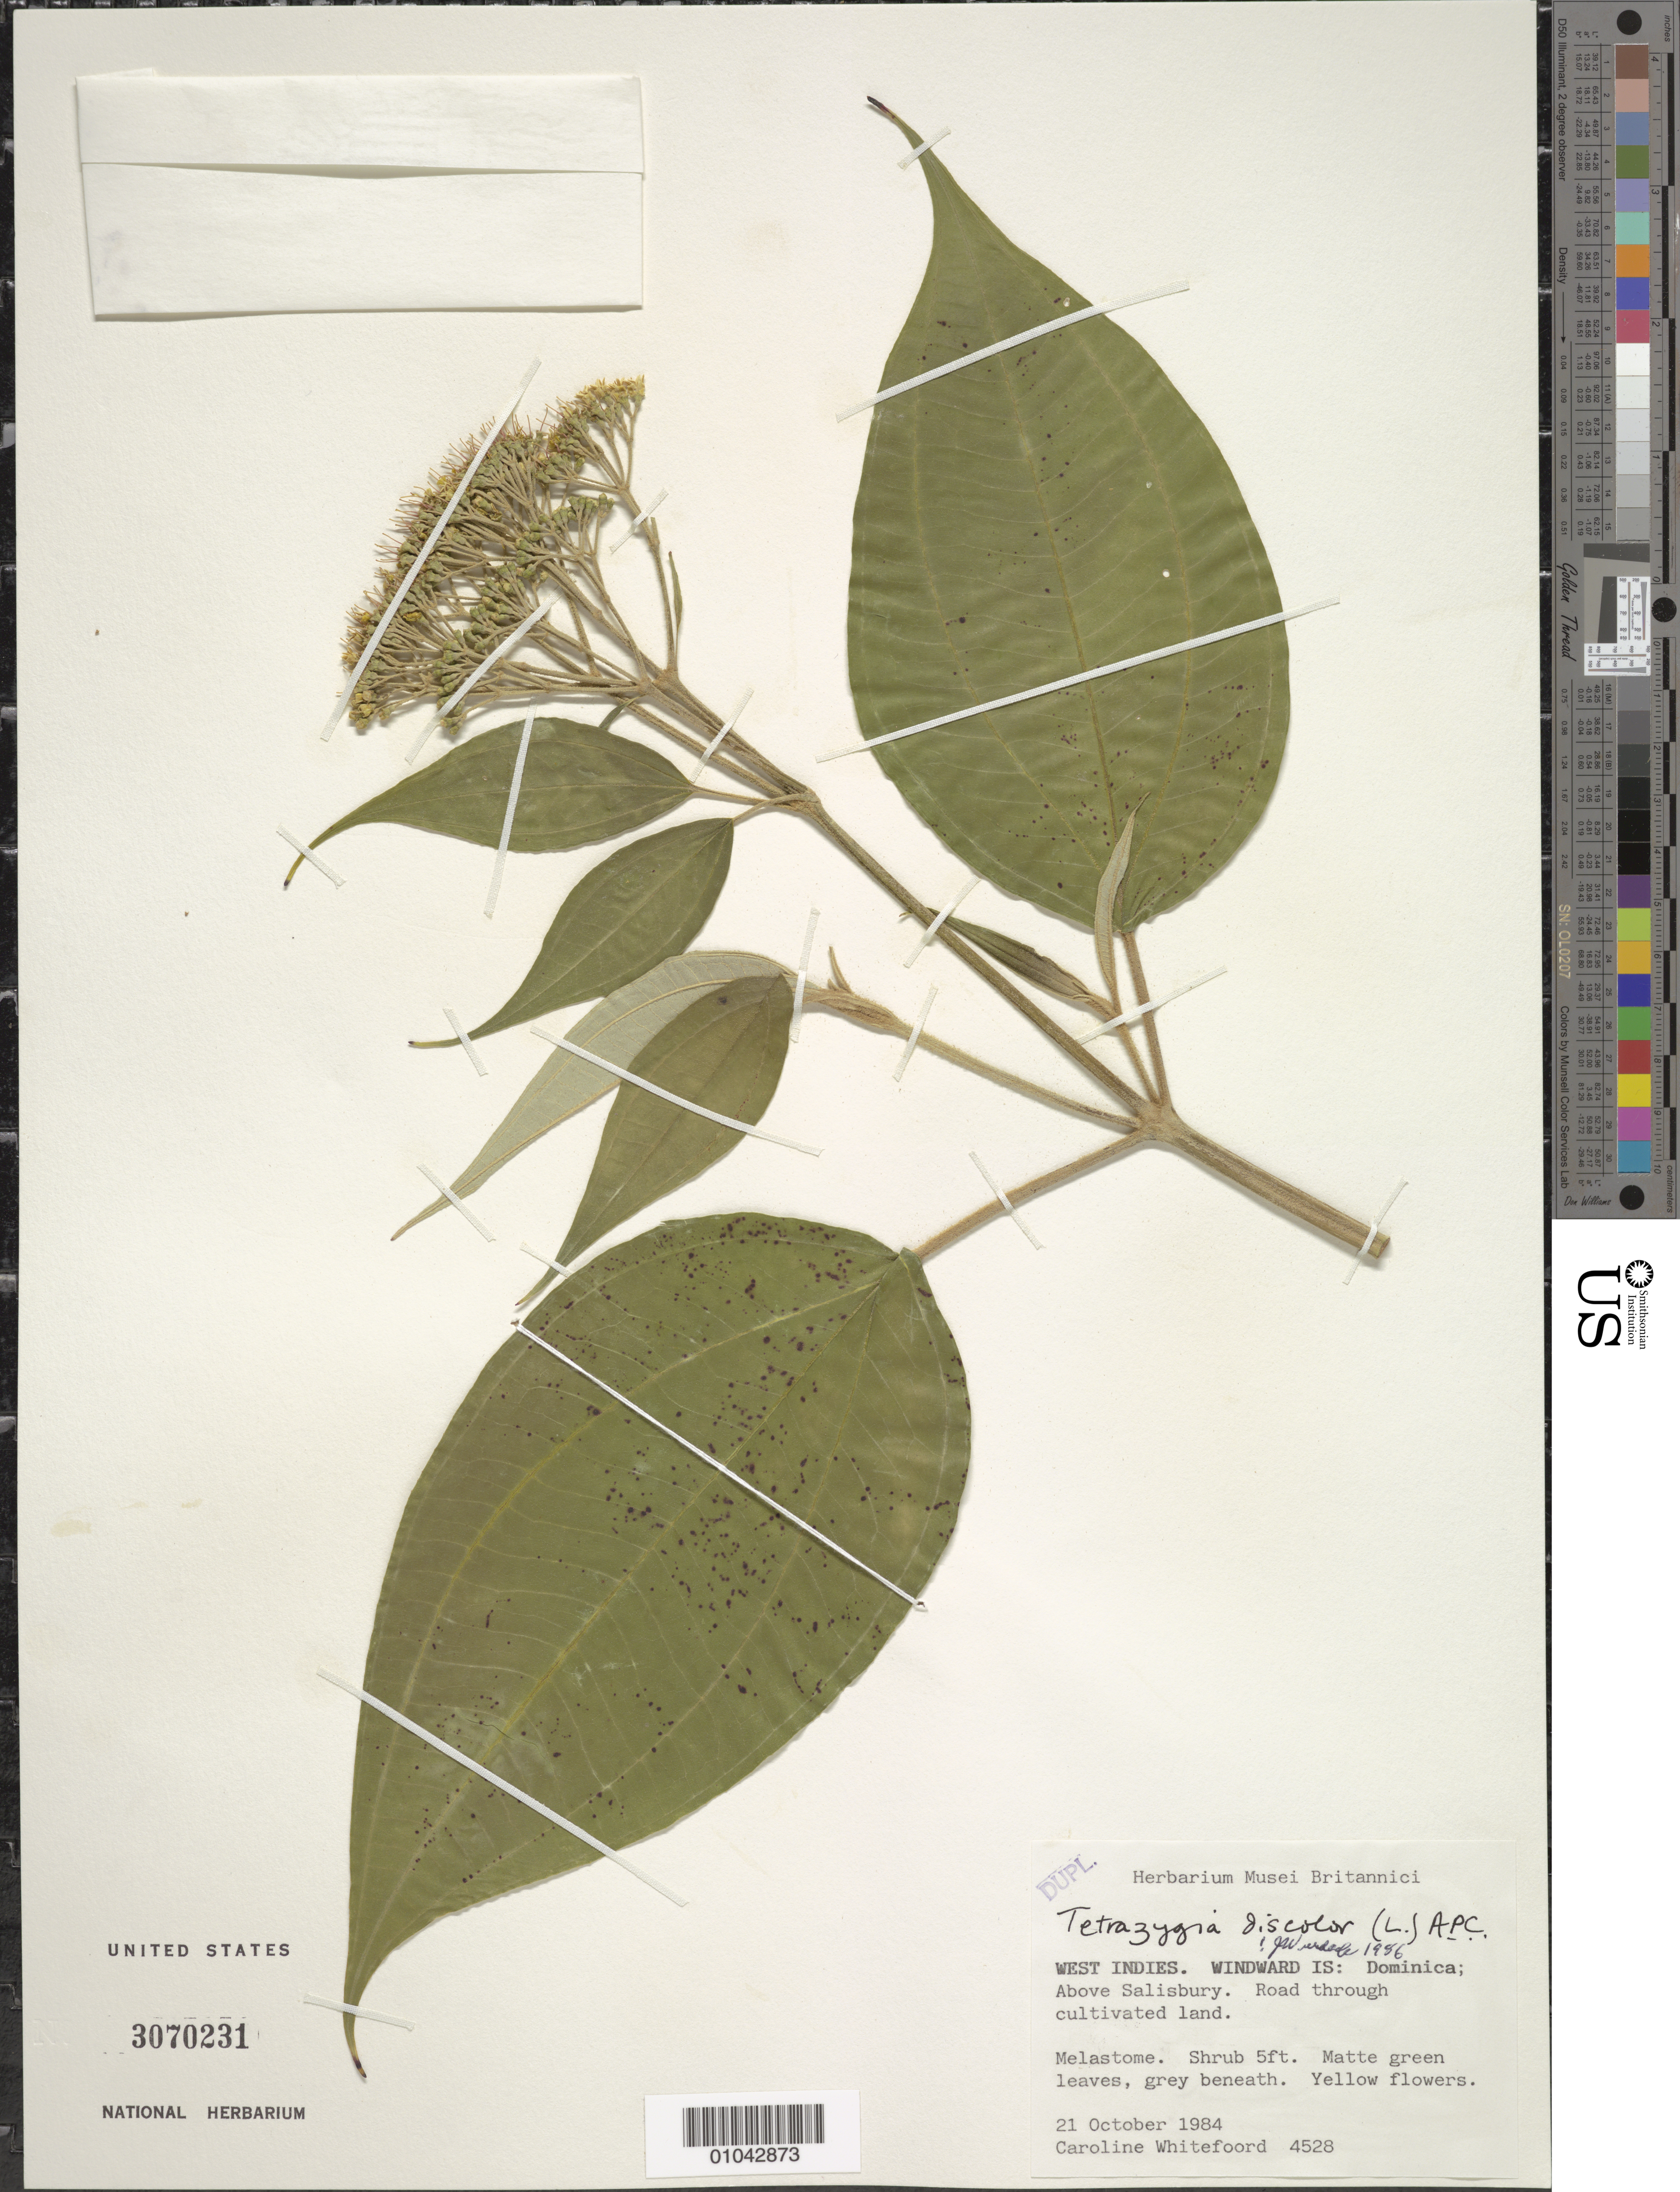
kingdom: Plantae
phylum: Tracheophyta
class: Magnoliopsida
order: Myrtales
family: Melastomataceae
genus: Tetrazygia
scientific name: Tetrazygia discolor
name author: (L.) DC.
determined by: Wurdack, John J., (US), US (UNITED STATES)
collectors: C. Whitefoord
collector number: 4528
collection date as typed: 21 Oct 1984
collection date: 1984-10-21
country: Dominica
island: Dominica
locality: Above Salisbury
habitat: Road through cultivated land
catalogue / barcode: US 3070231